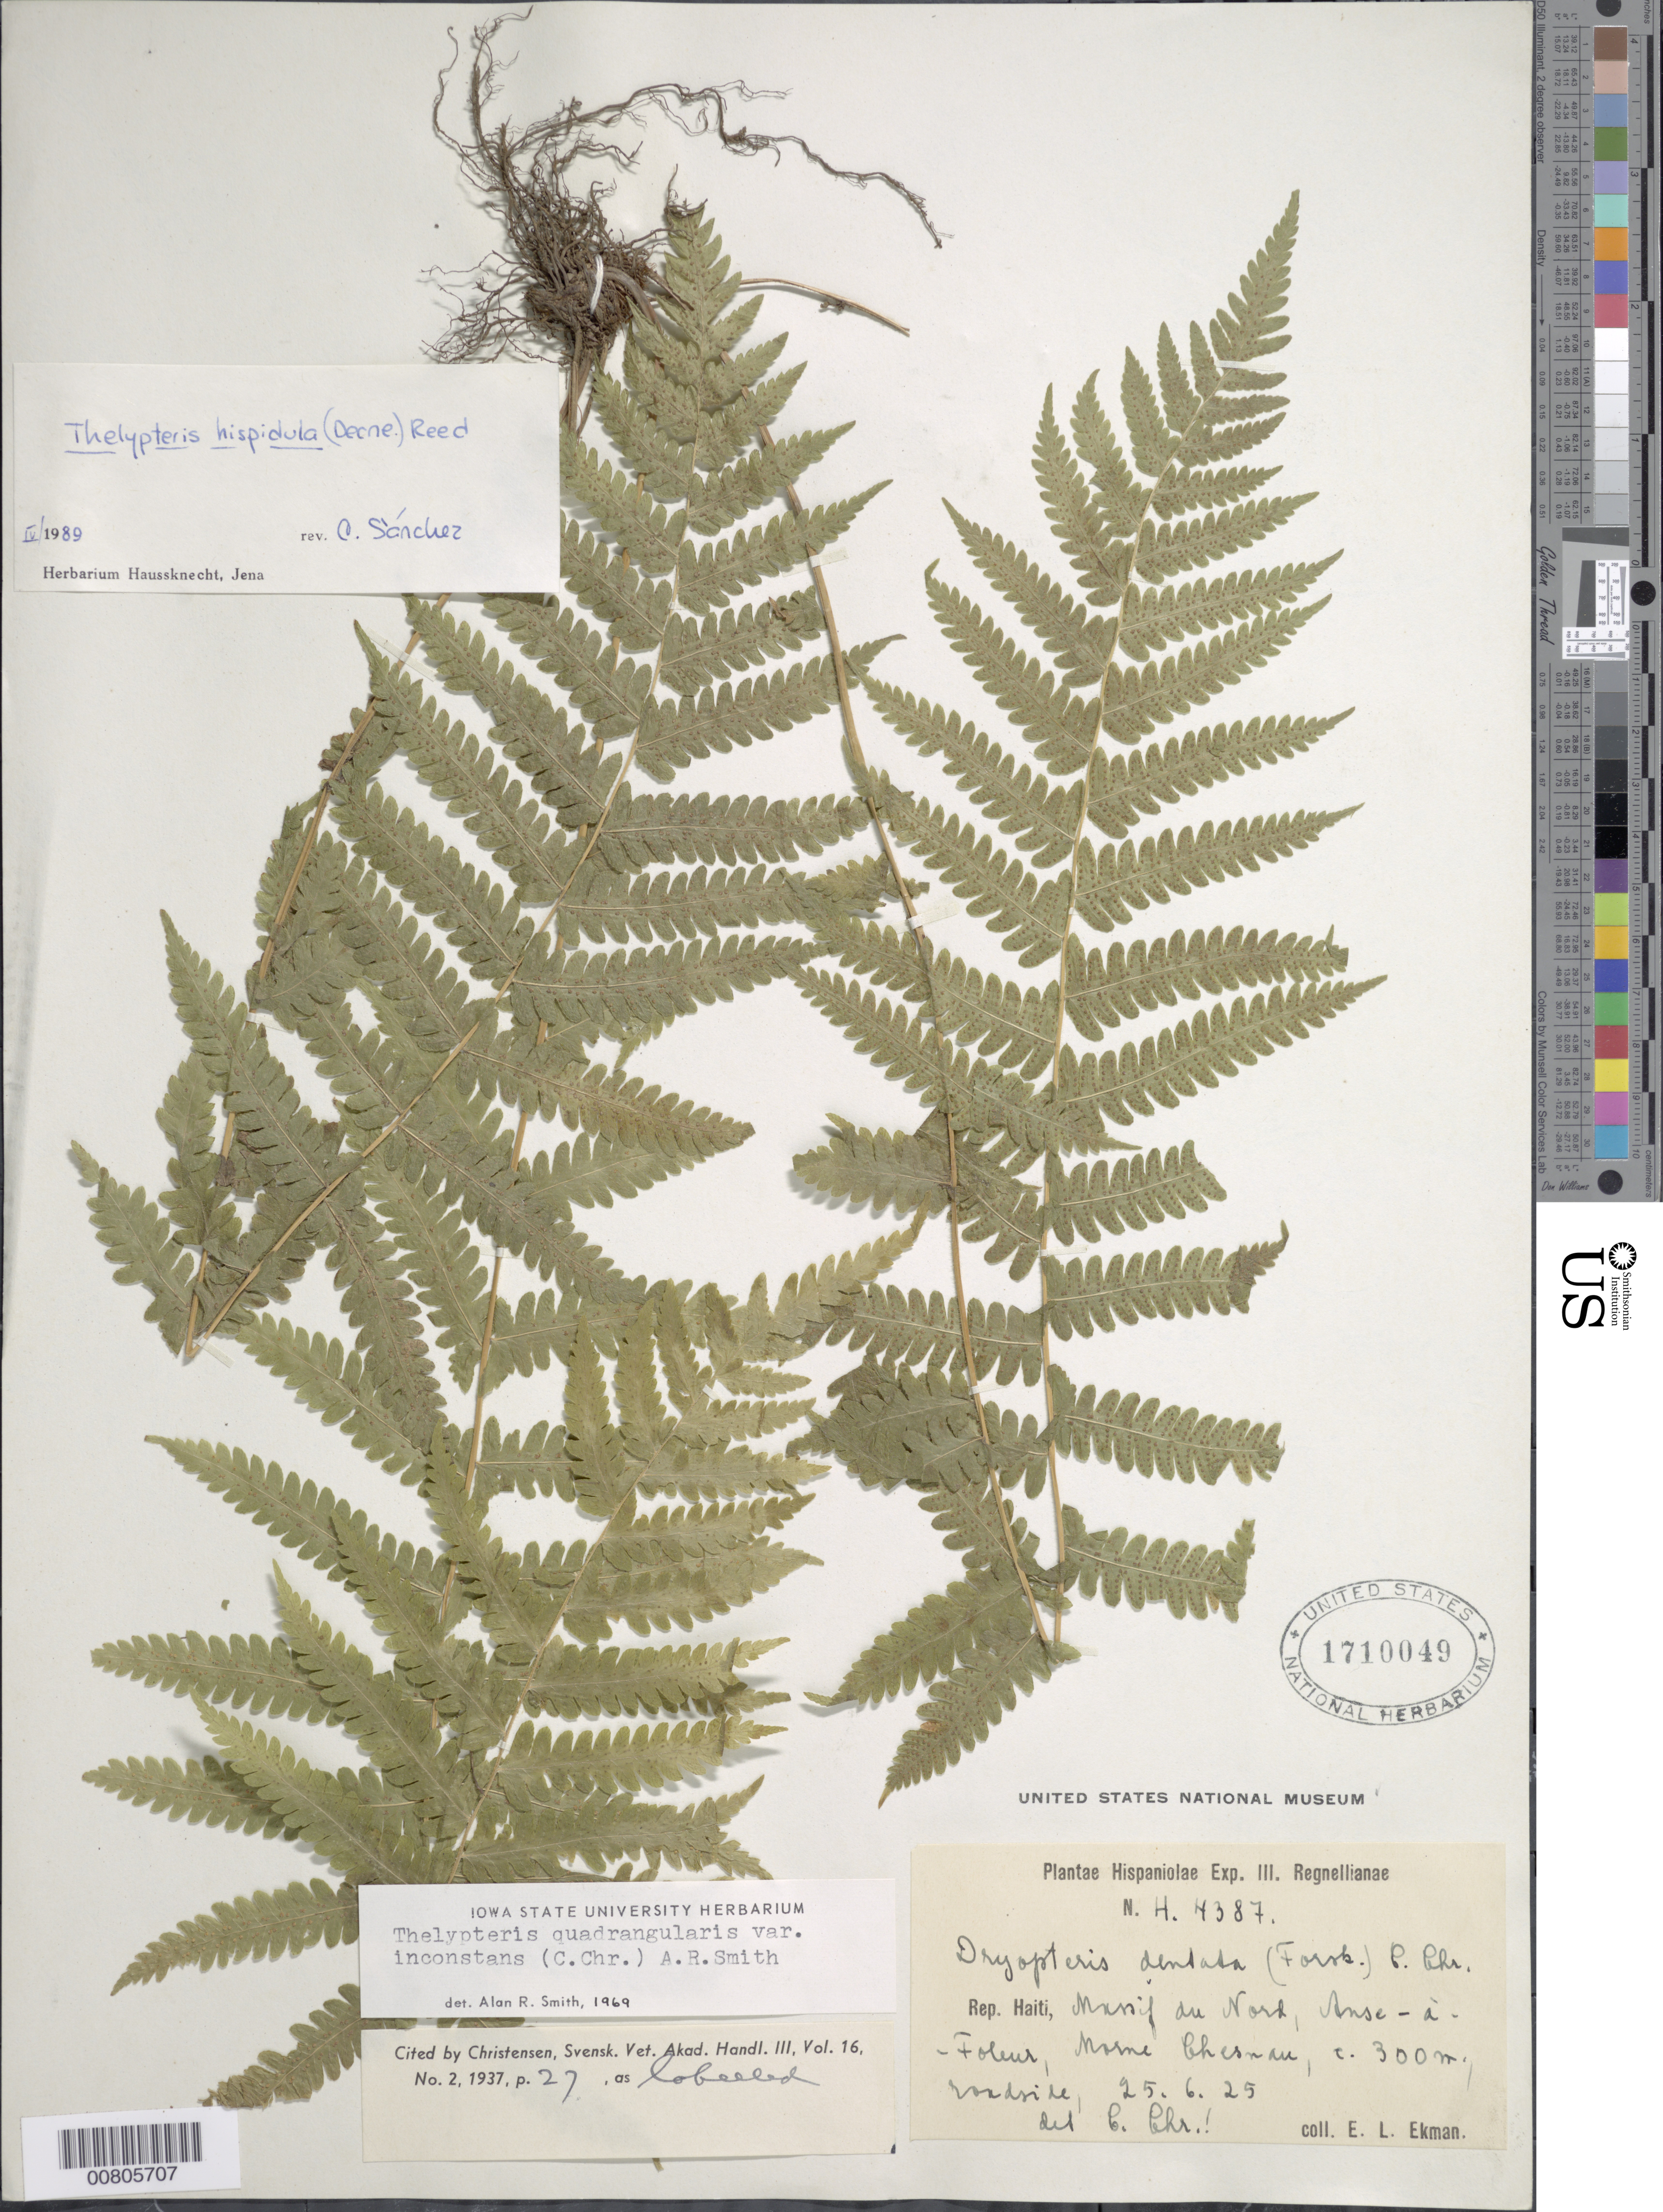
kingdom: Plantae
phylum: Tracheophyta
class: Polypodiopsida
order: Polypodiales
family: Thelypteridaceae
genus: Christella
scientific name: Christella hispidula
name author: (Decne.) Holttum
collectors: E. L. Ekman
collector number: H 4387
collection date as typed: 25 Jun 1925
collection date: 1925-06-25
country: Haiti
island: Hispaniola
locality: Massif du Nord, Anse-à-Foleur, Morne Chernau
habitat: Roadside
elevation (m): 300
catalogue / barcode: US 1710049